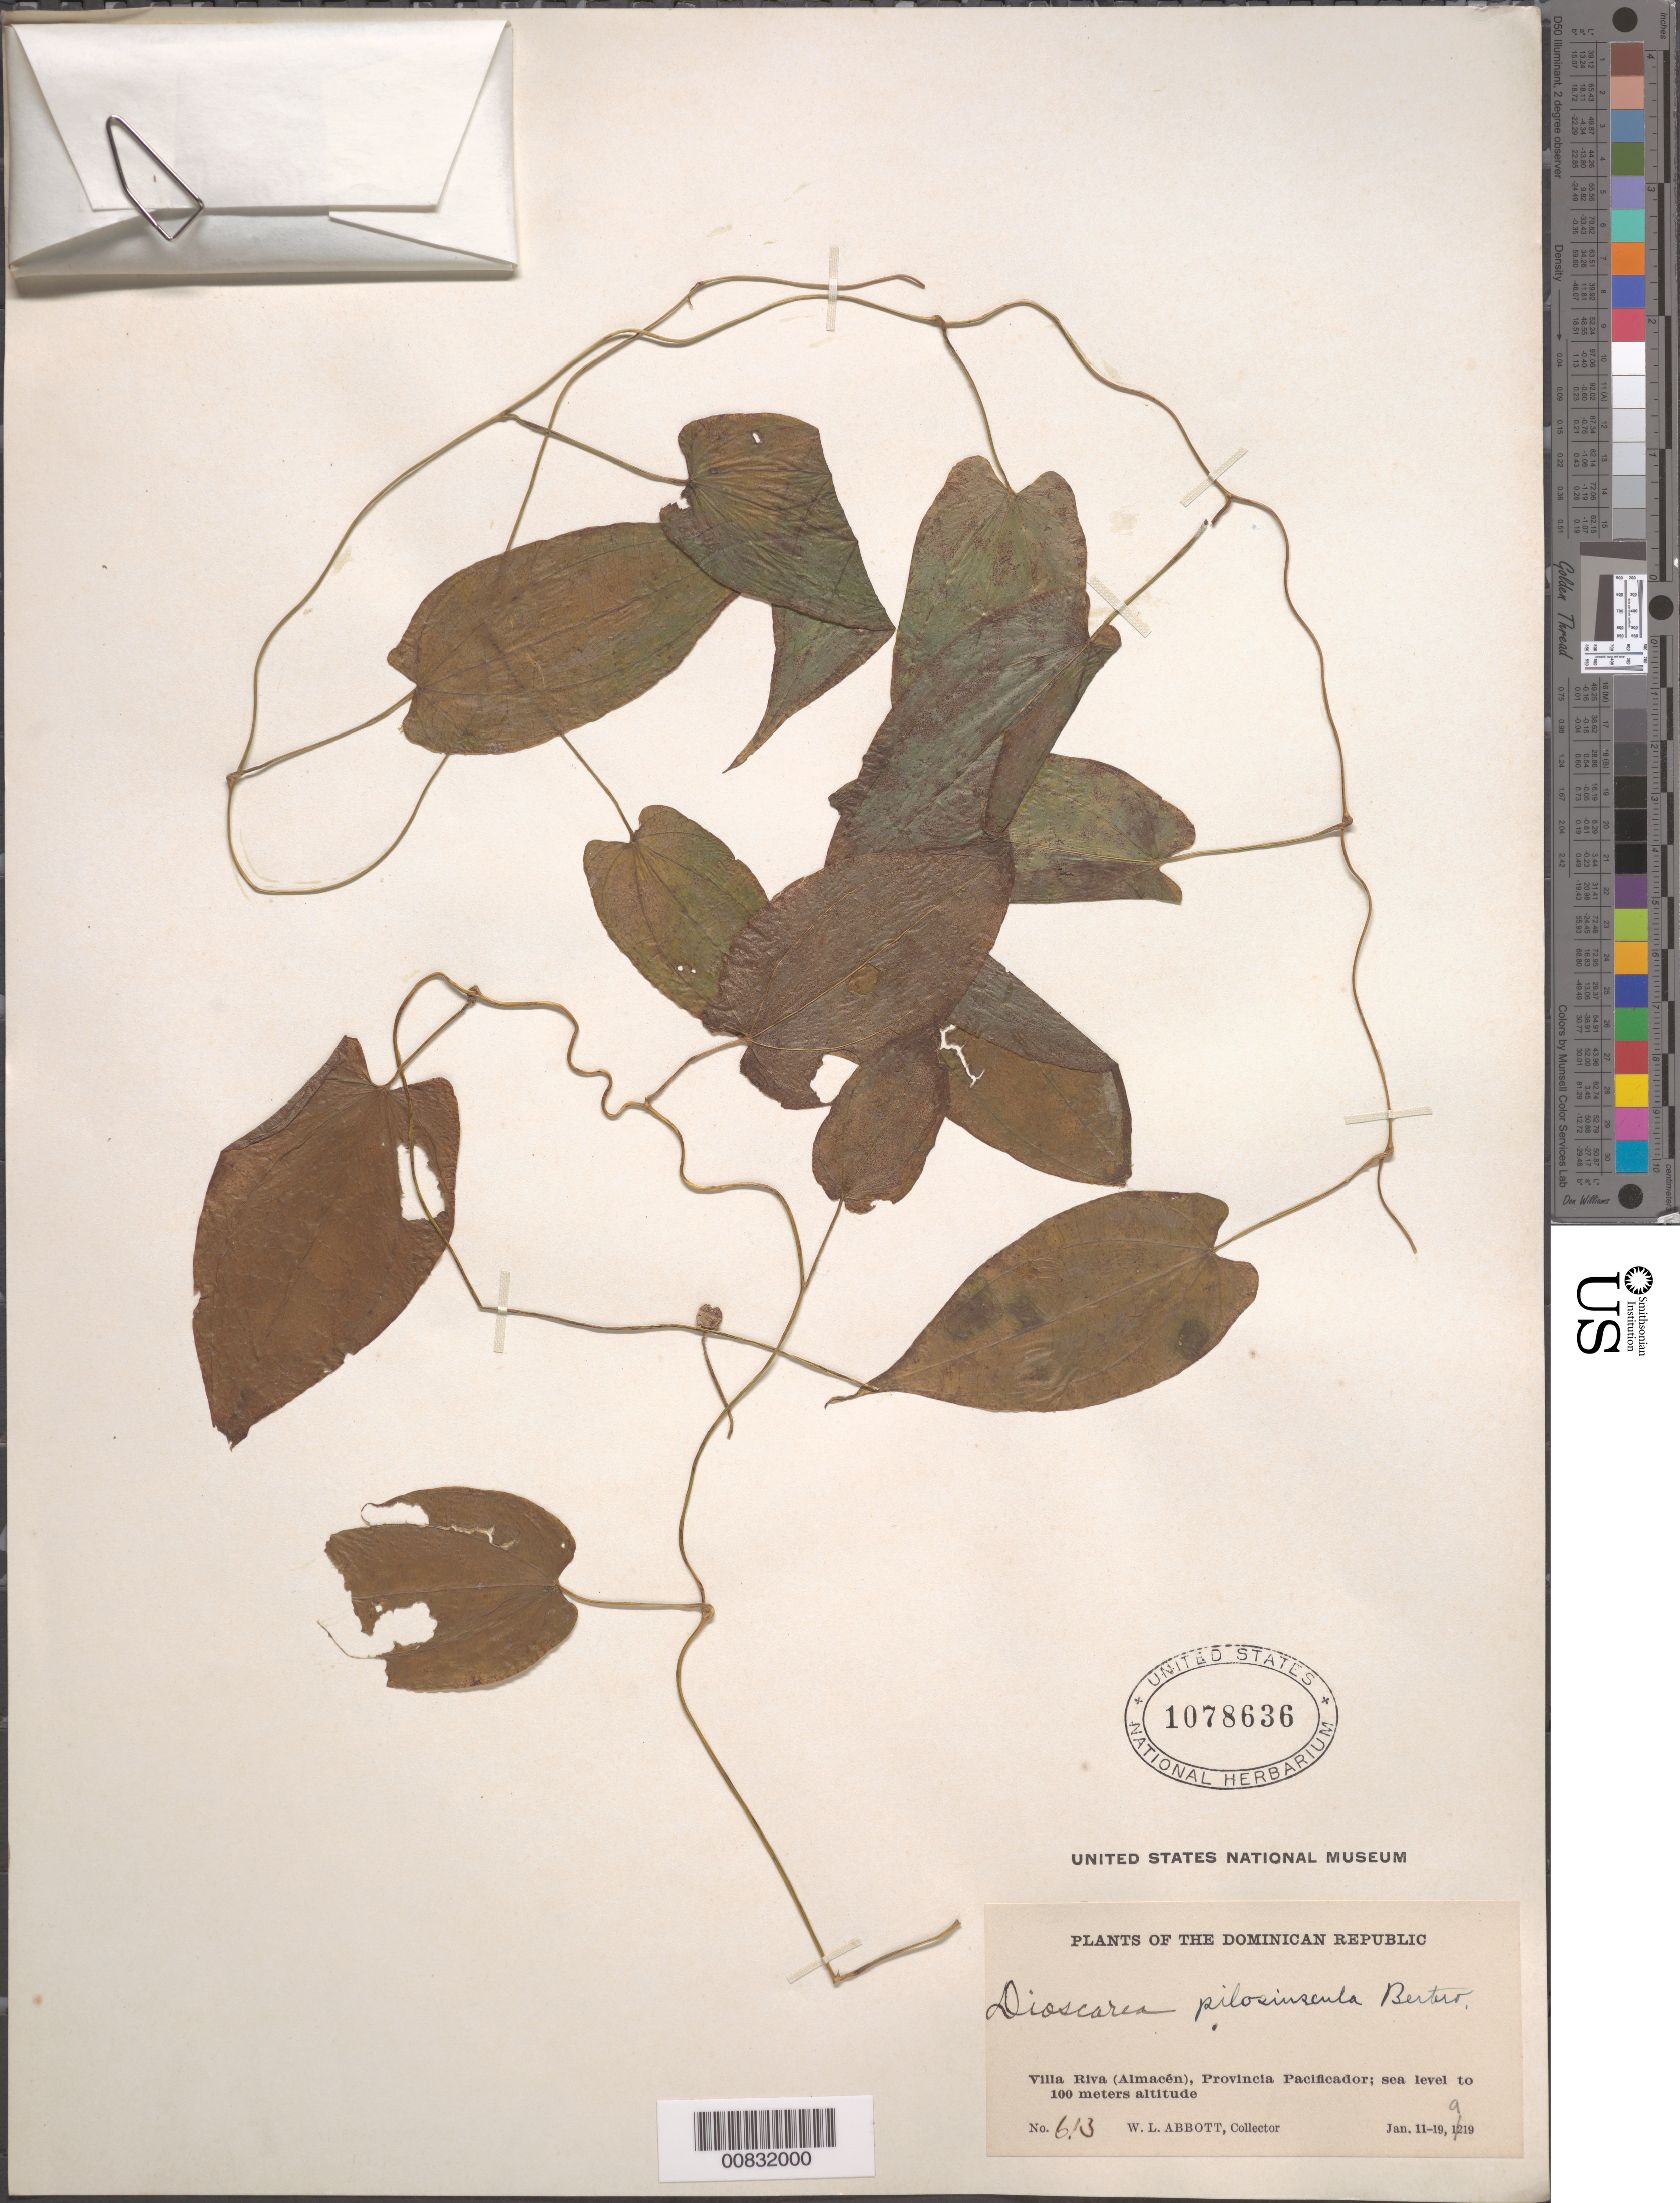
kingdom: Plantae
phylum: Tracheophyta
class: Liliopsida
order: Dioscoreales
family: Dioscoreaceae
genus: Dioscorea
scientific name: Dioscorea pilosiuscula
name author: Bertero ex Spreng.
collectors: W. L. Abbott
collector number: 613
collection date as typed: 11 Jan 1919 to 19 Jan 1919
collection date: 1919-01-11/1919-01-19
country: Dominican Republic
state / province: Duarte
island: Hispaniola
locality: Villa Riva (Almacén), Provincia Pacificador (obsolete).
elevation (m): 0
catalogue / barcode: US 1078636